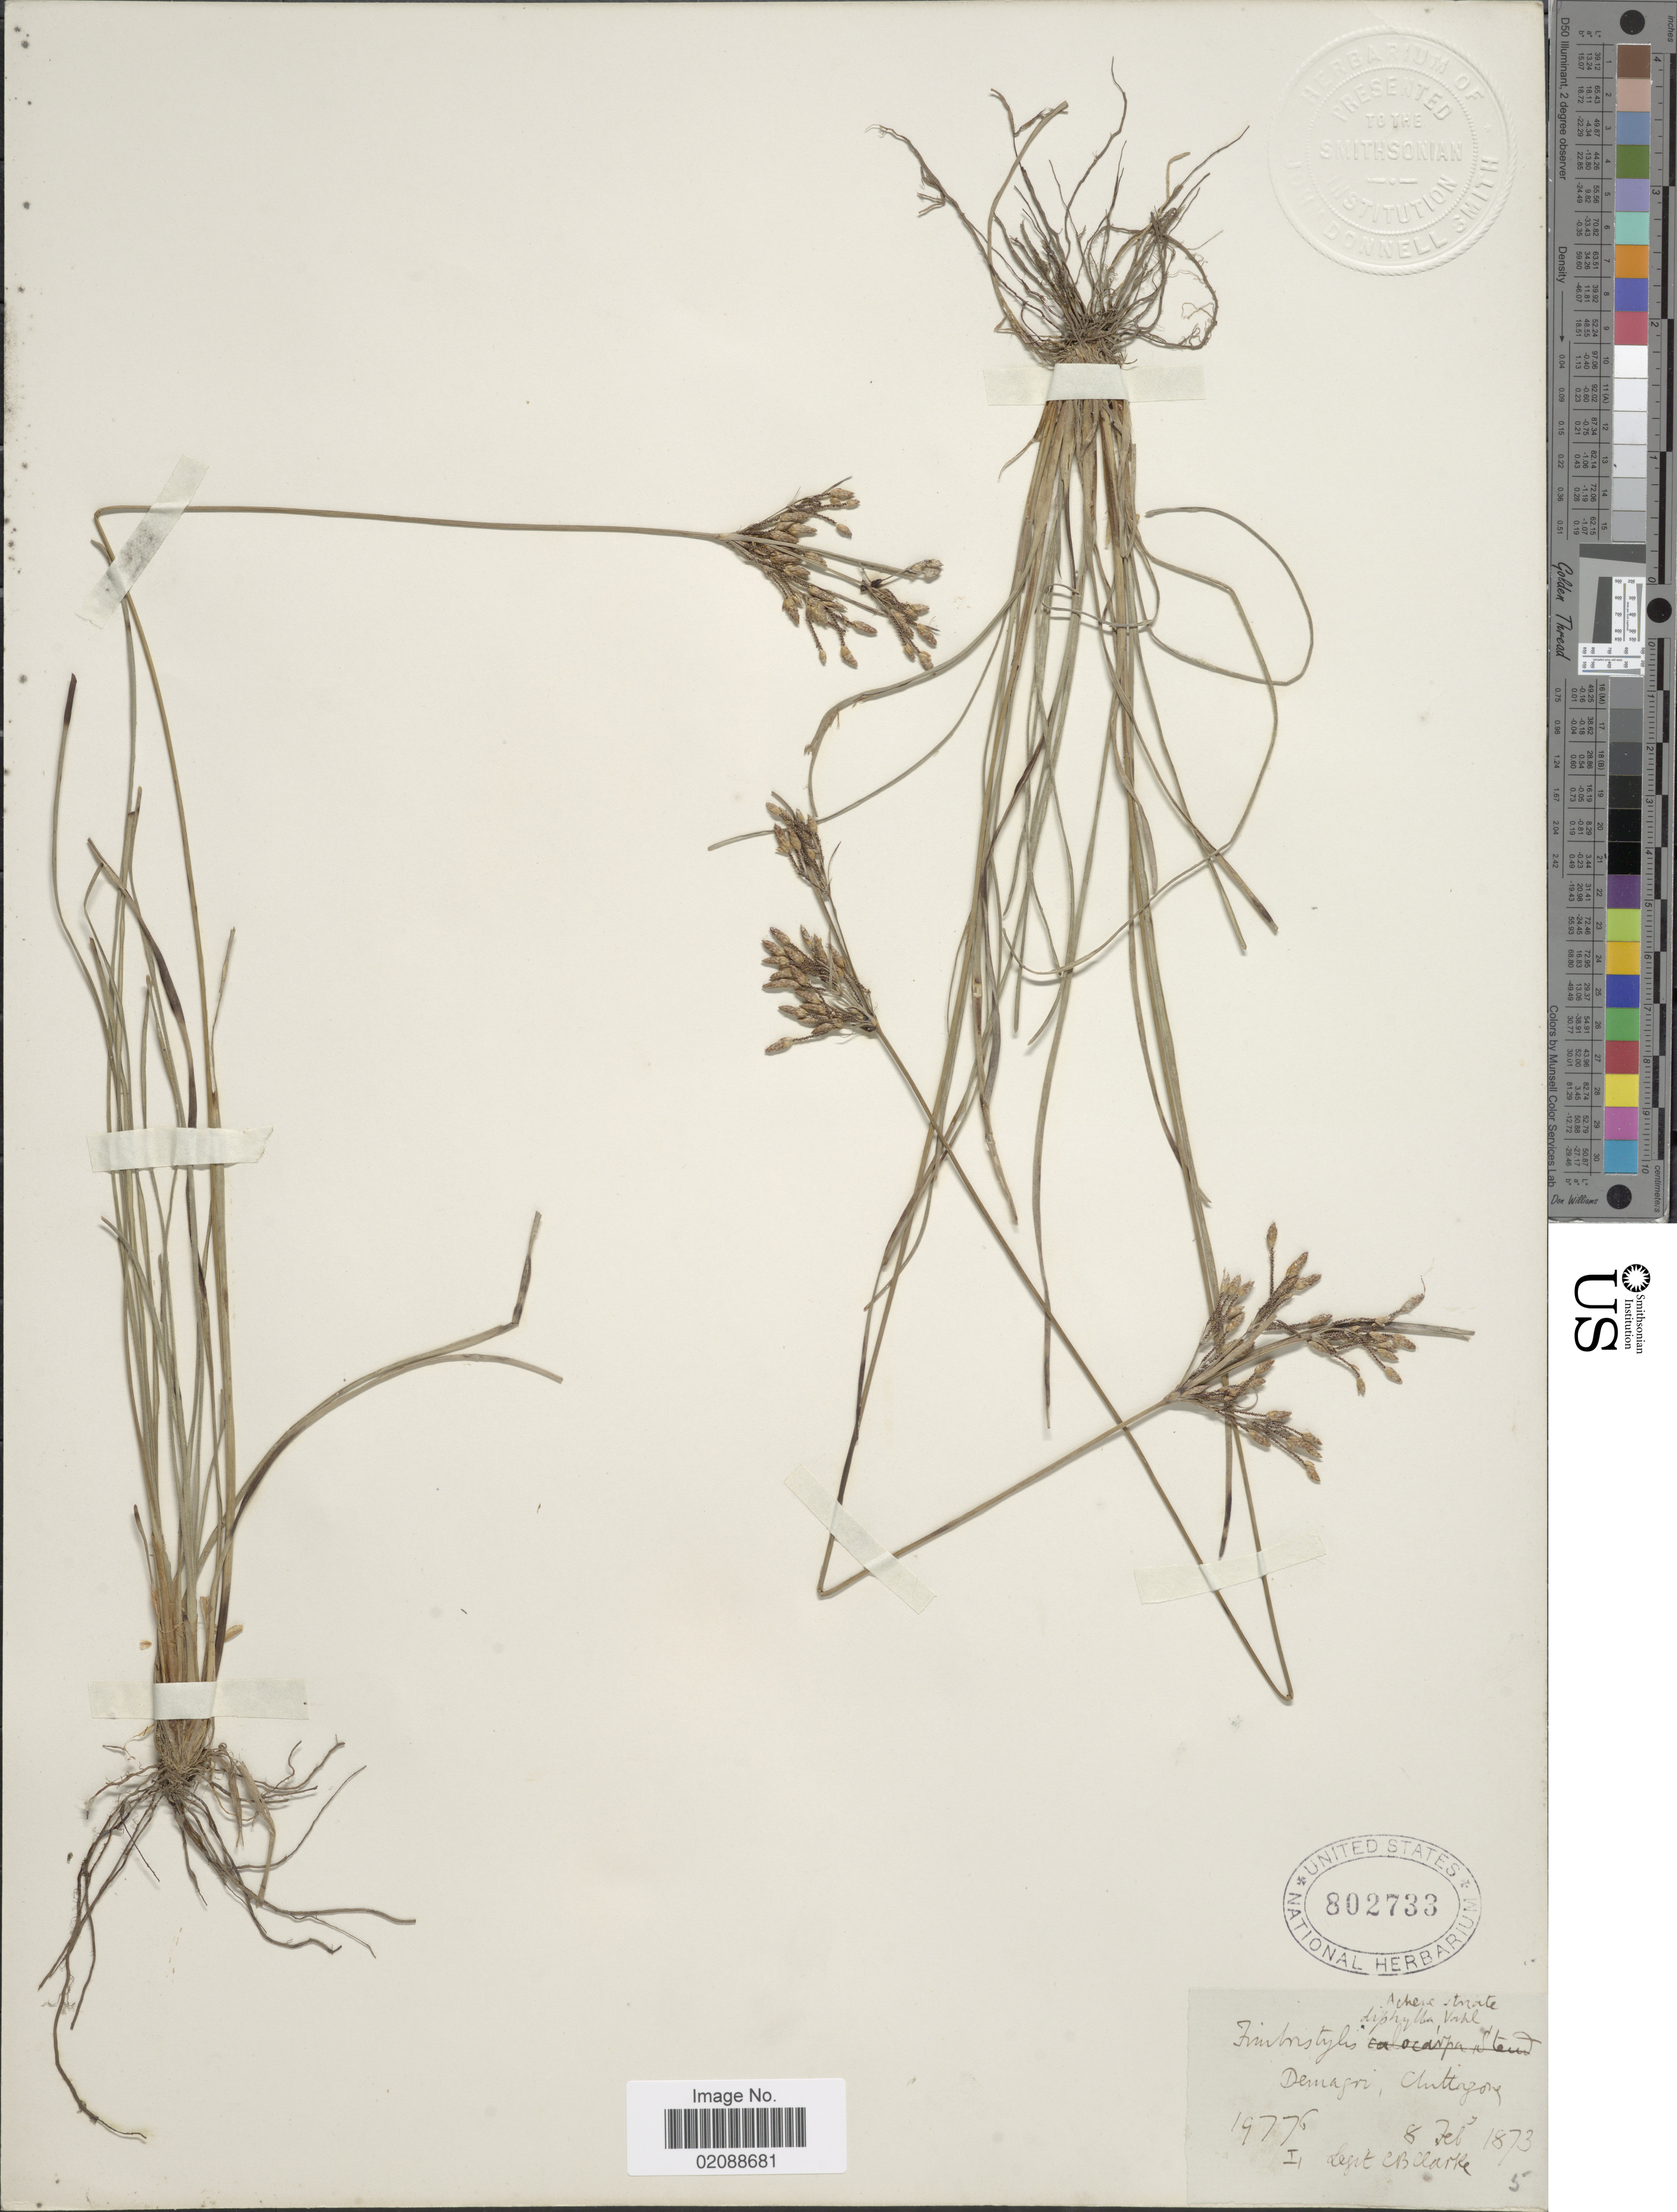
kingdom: Plantae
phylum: Tracheophyta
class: Liliopsida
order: Poales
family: Cyperaceae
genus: Fimbristylis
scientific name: Fimbristylis annua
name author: (All.) Roem. & Schult.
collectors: C. B. Clarke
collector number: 19776/5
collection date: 1873-02-08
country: Bangladesh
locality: Demagoi, Chittagong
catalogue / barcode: US 8027333